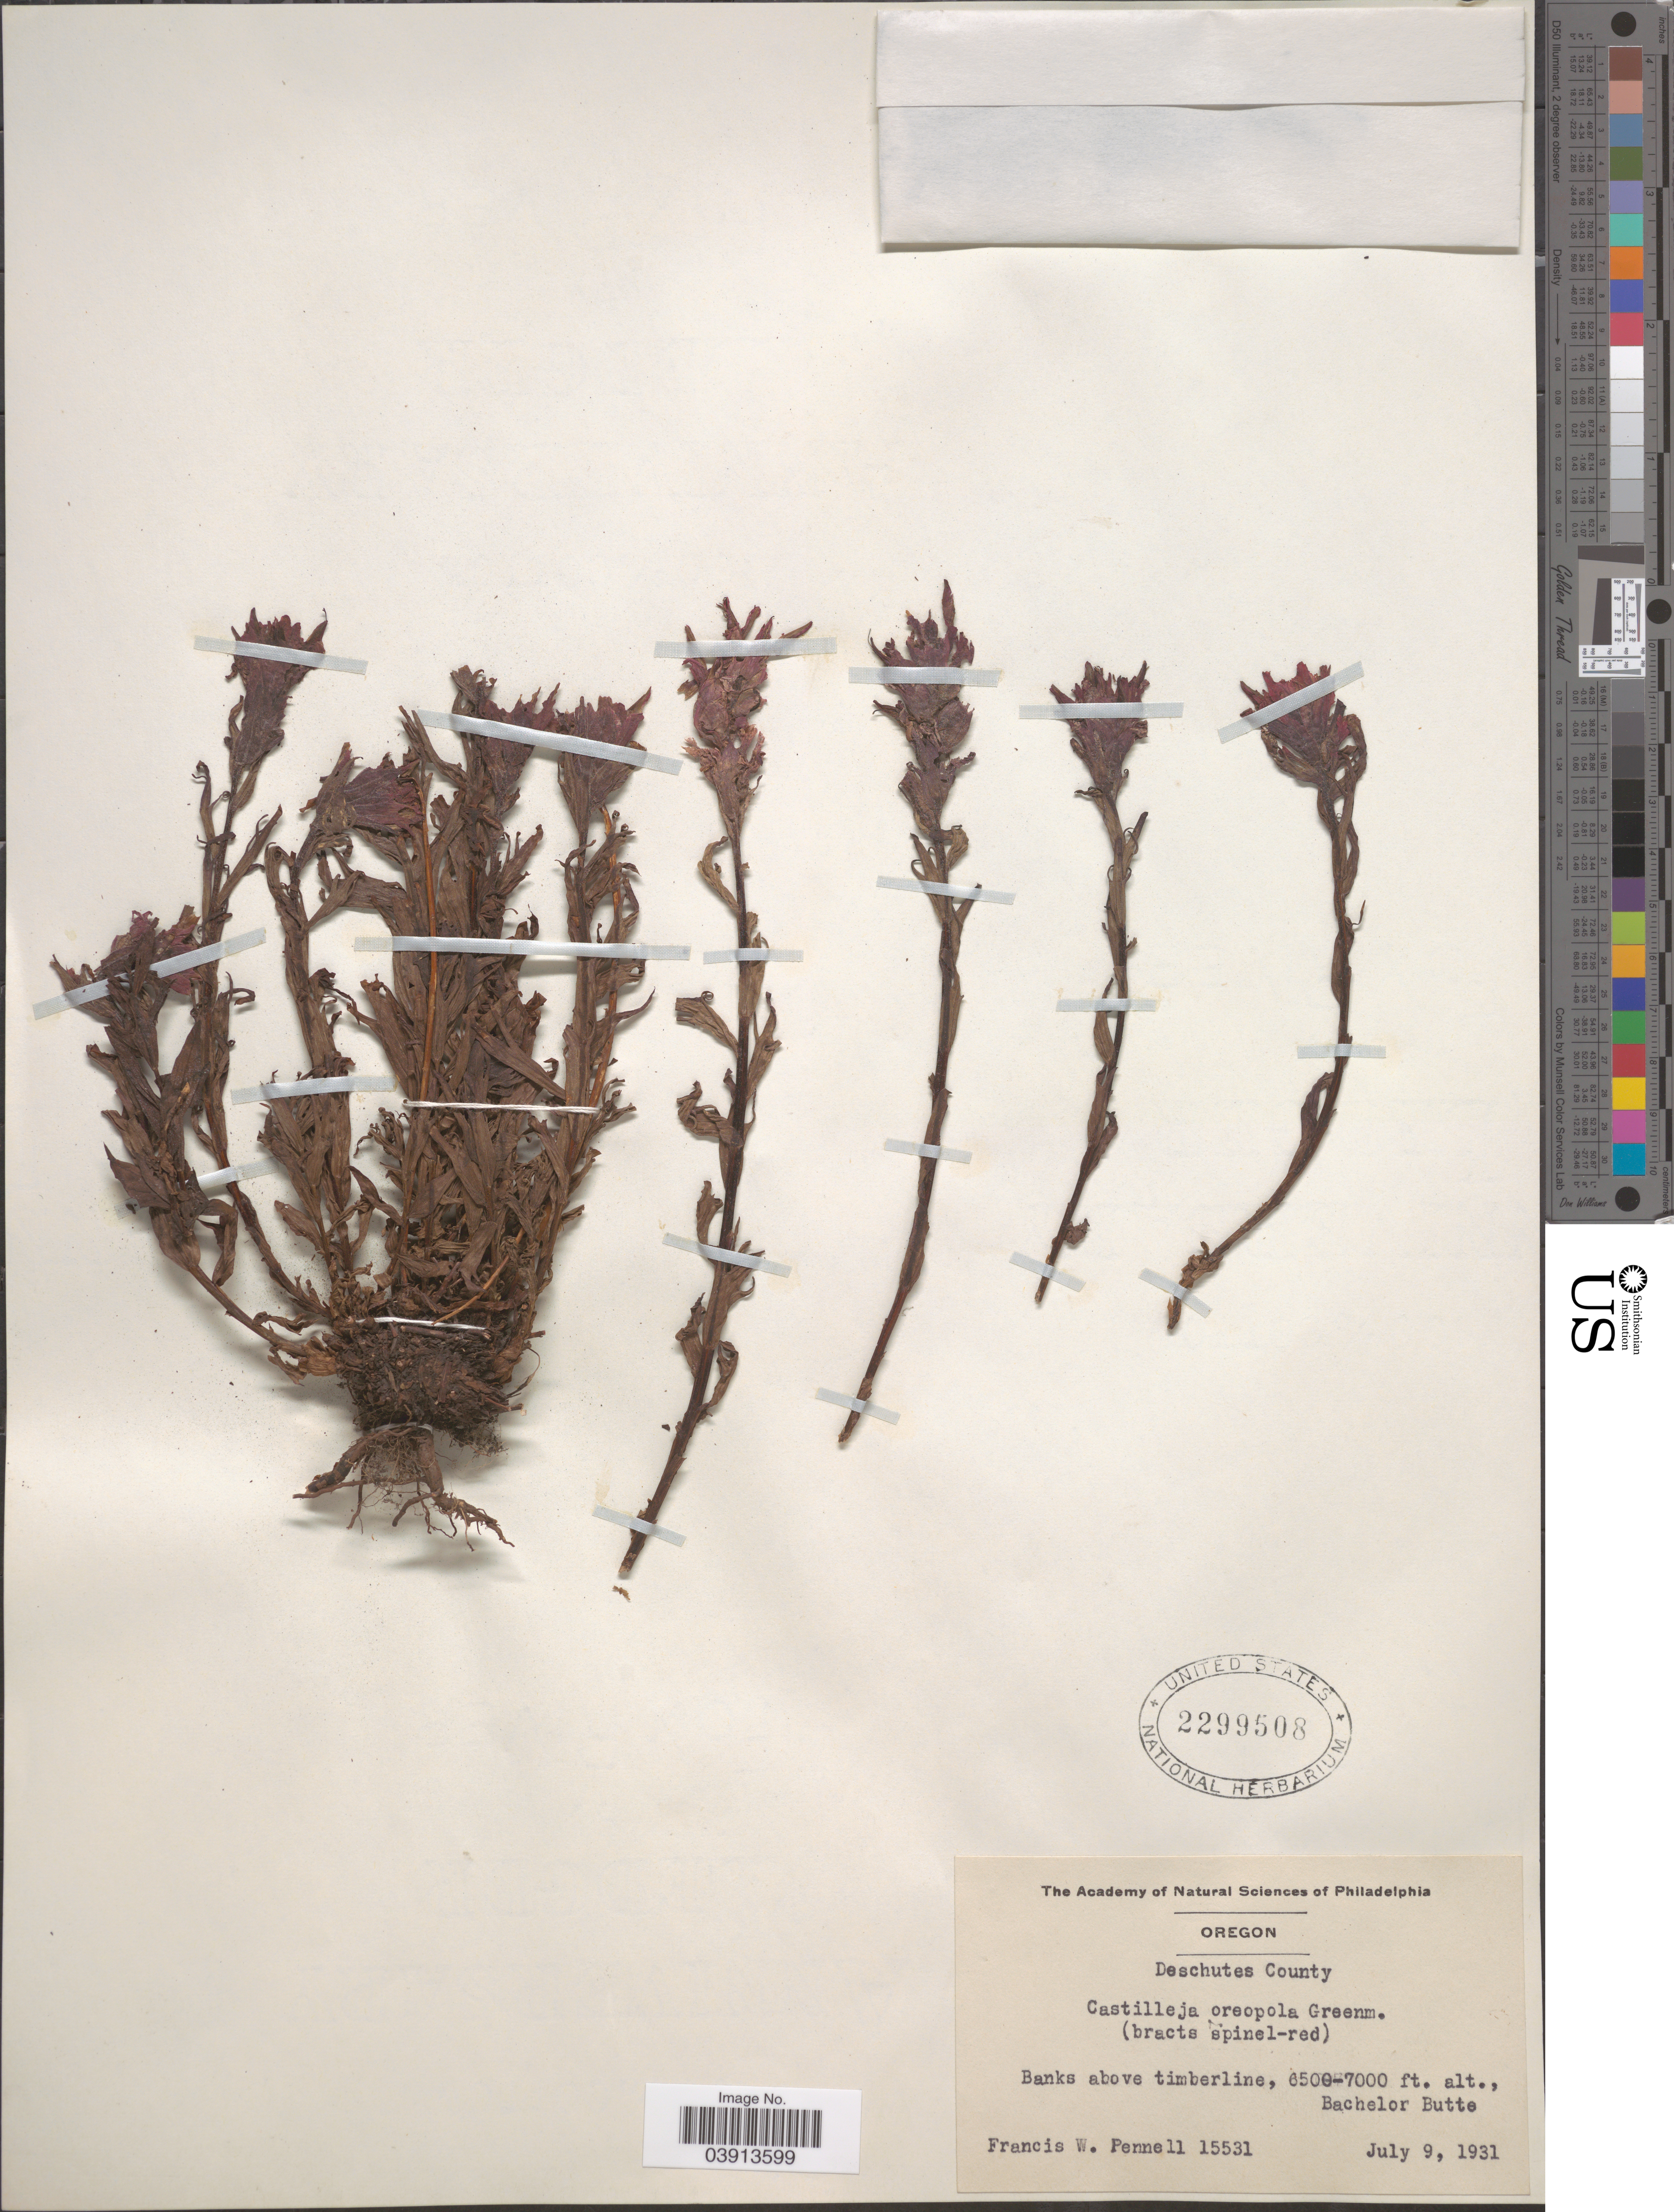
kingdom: Plantae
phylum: Tracheophyta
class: Magnoliopsida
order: Lamiales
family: Orobanchaceae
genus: Castilleja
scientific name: Castilleja parviflora var. oreopola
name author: (Greenm.) Ownbey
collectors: F. W. Pennell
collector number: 15531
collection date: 1931-07-09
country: United States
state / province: Oregon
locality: Deschutes County. Banks above timberline, Bachelor Butte.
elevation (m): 1981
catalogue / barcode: US 2299508